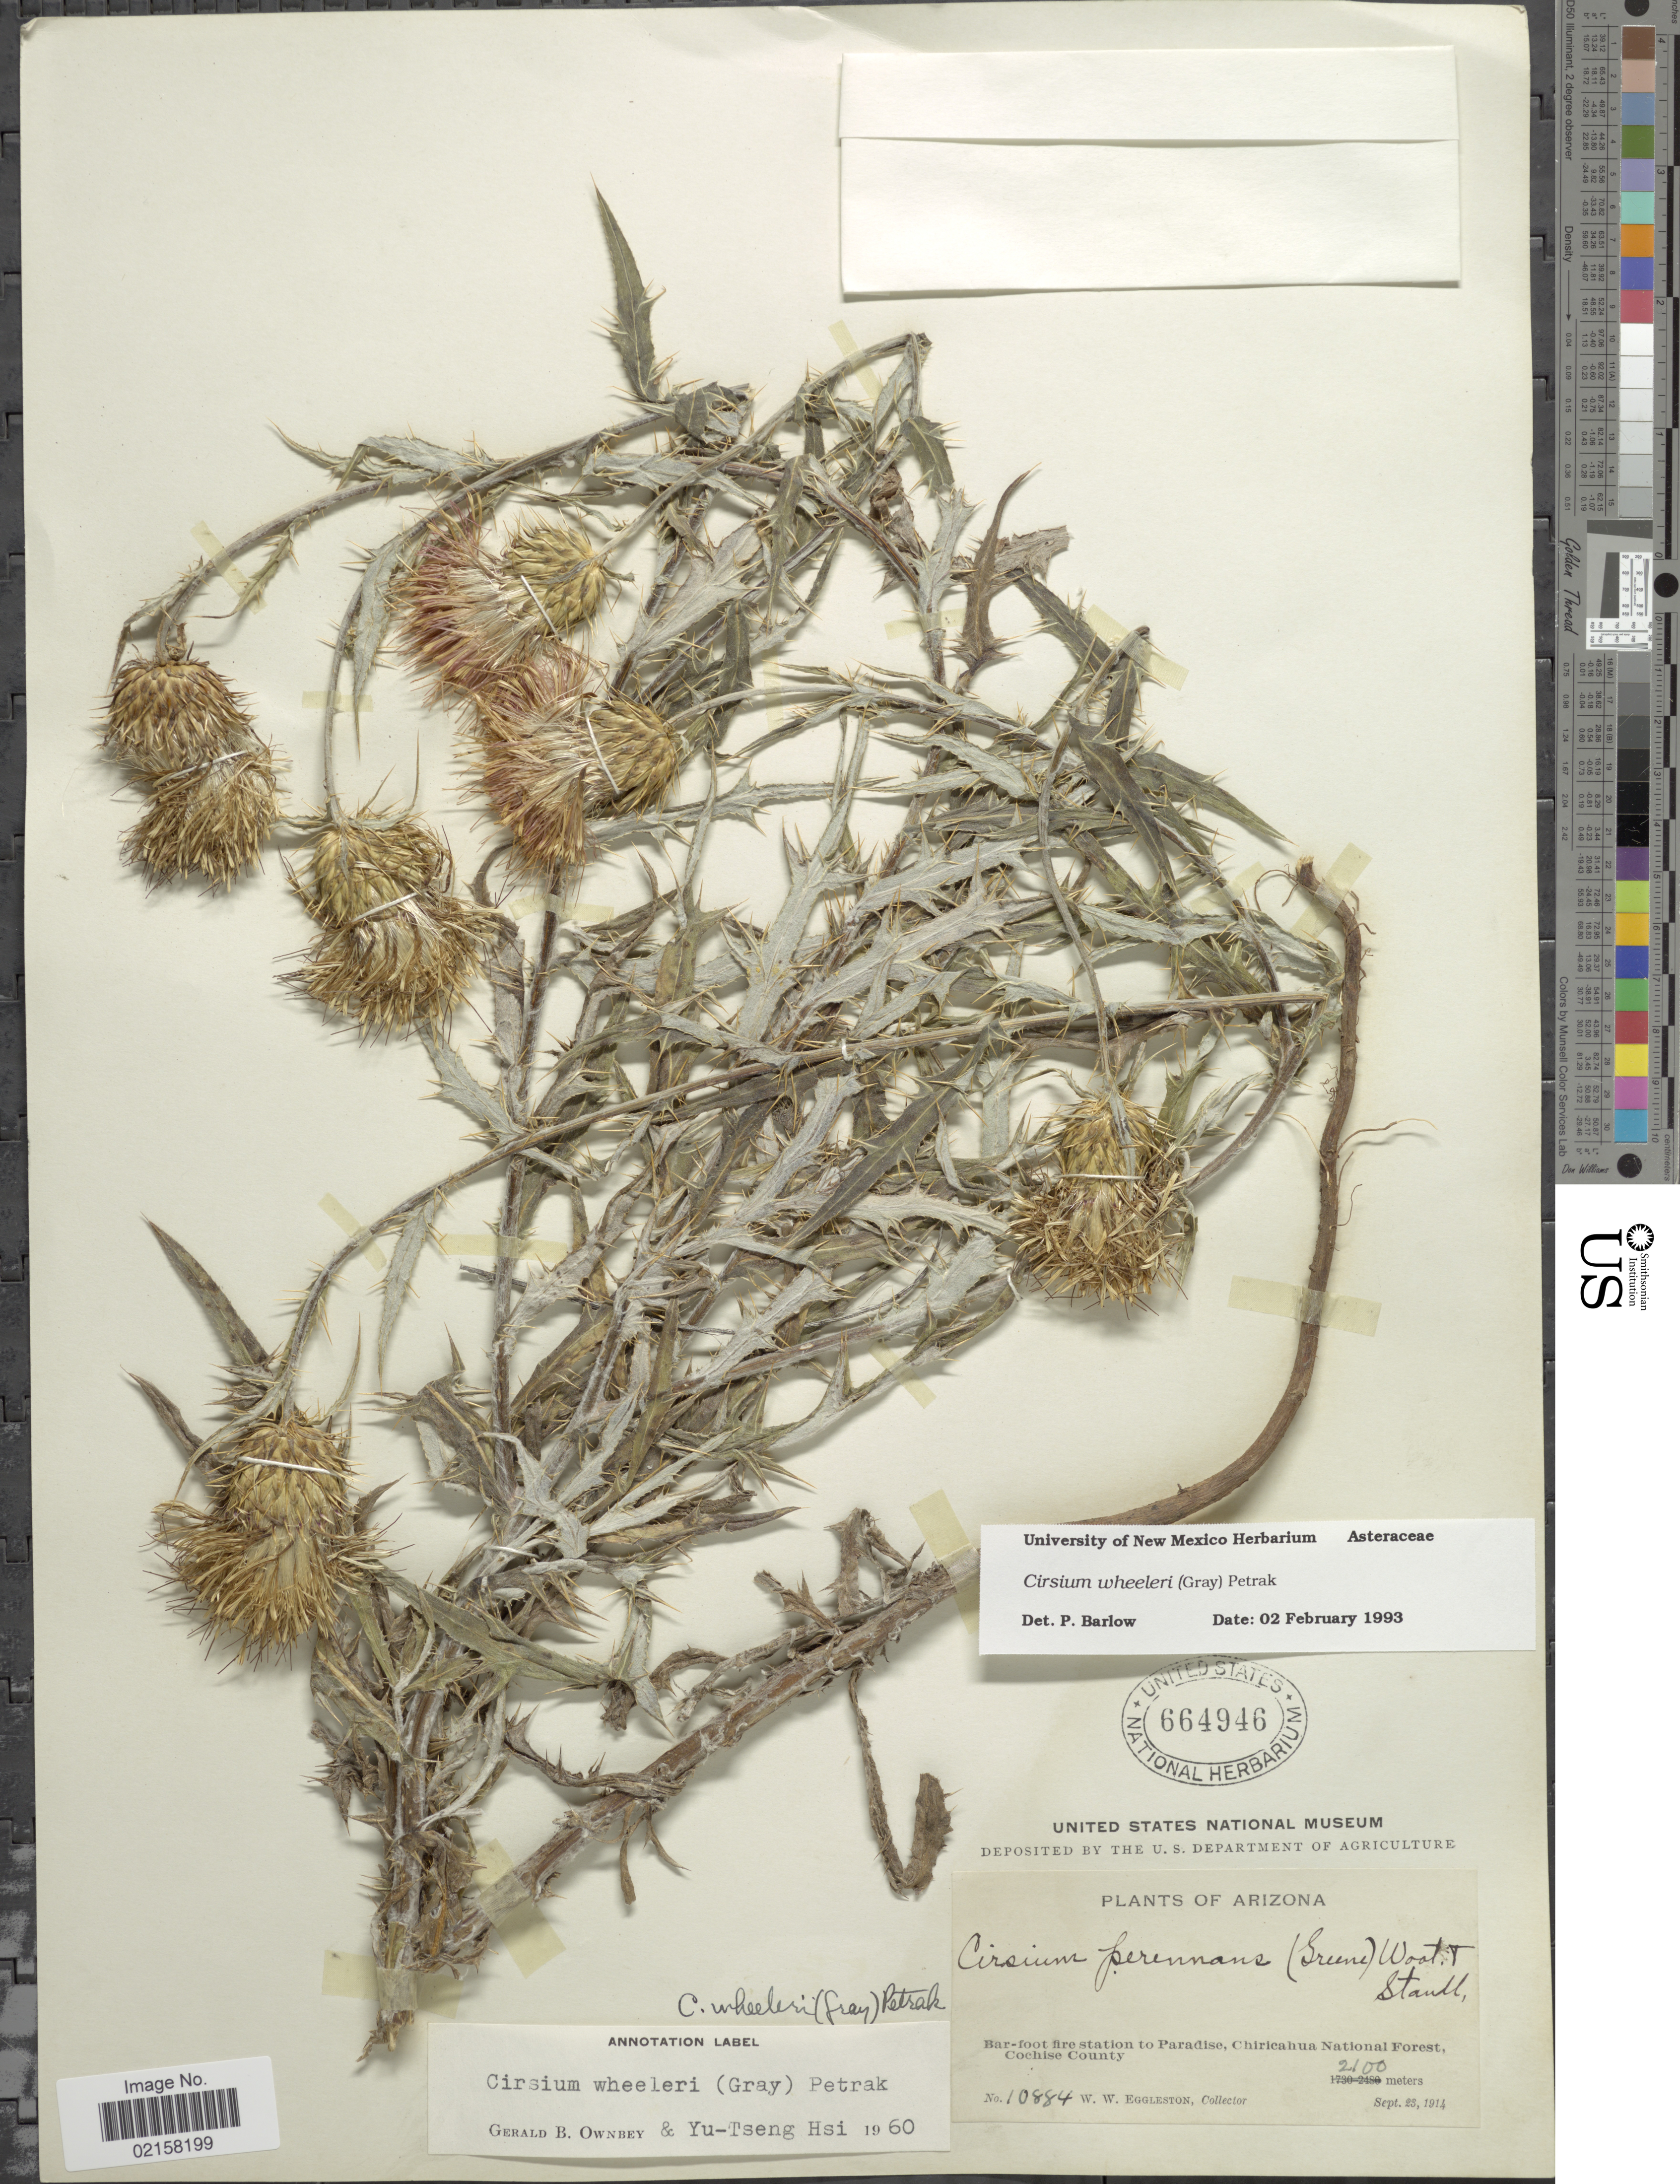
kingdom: Plantae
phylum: Tracheophyta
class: Magnoliopsida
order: Asterales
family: Asteraceae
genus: Cirsium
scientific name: Cirsium wheeleri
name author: (A. Gray) Petr.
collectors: W. W. Eggleston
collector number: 10884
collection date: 1914-09-23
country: United States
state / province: Arizona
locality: Bar-foot fire station to Paradise, Chiricahua National Forest, Cochise County.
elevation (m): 2100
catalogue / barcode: US 664946